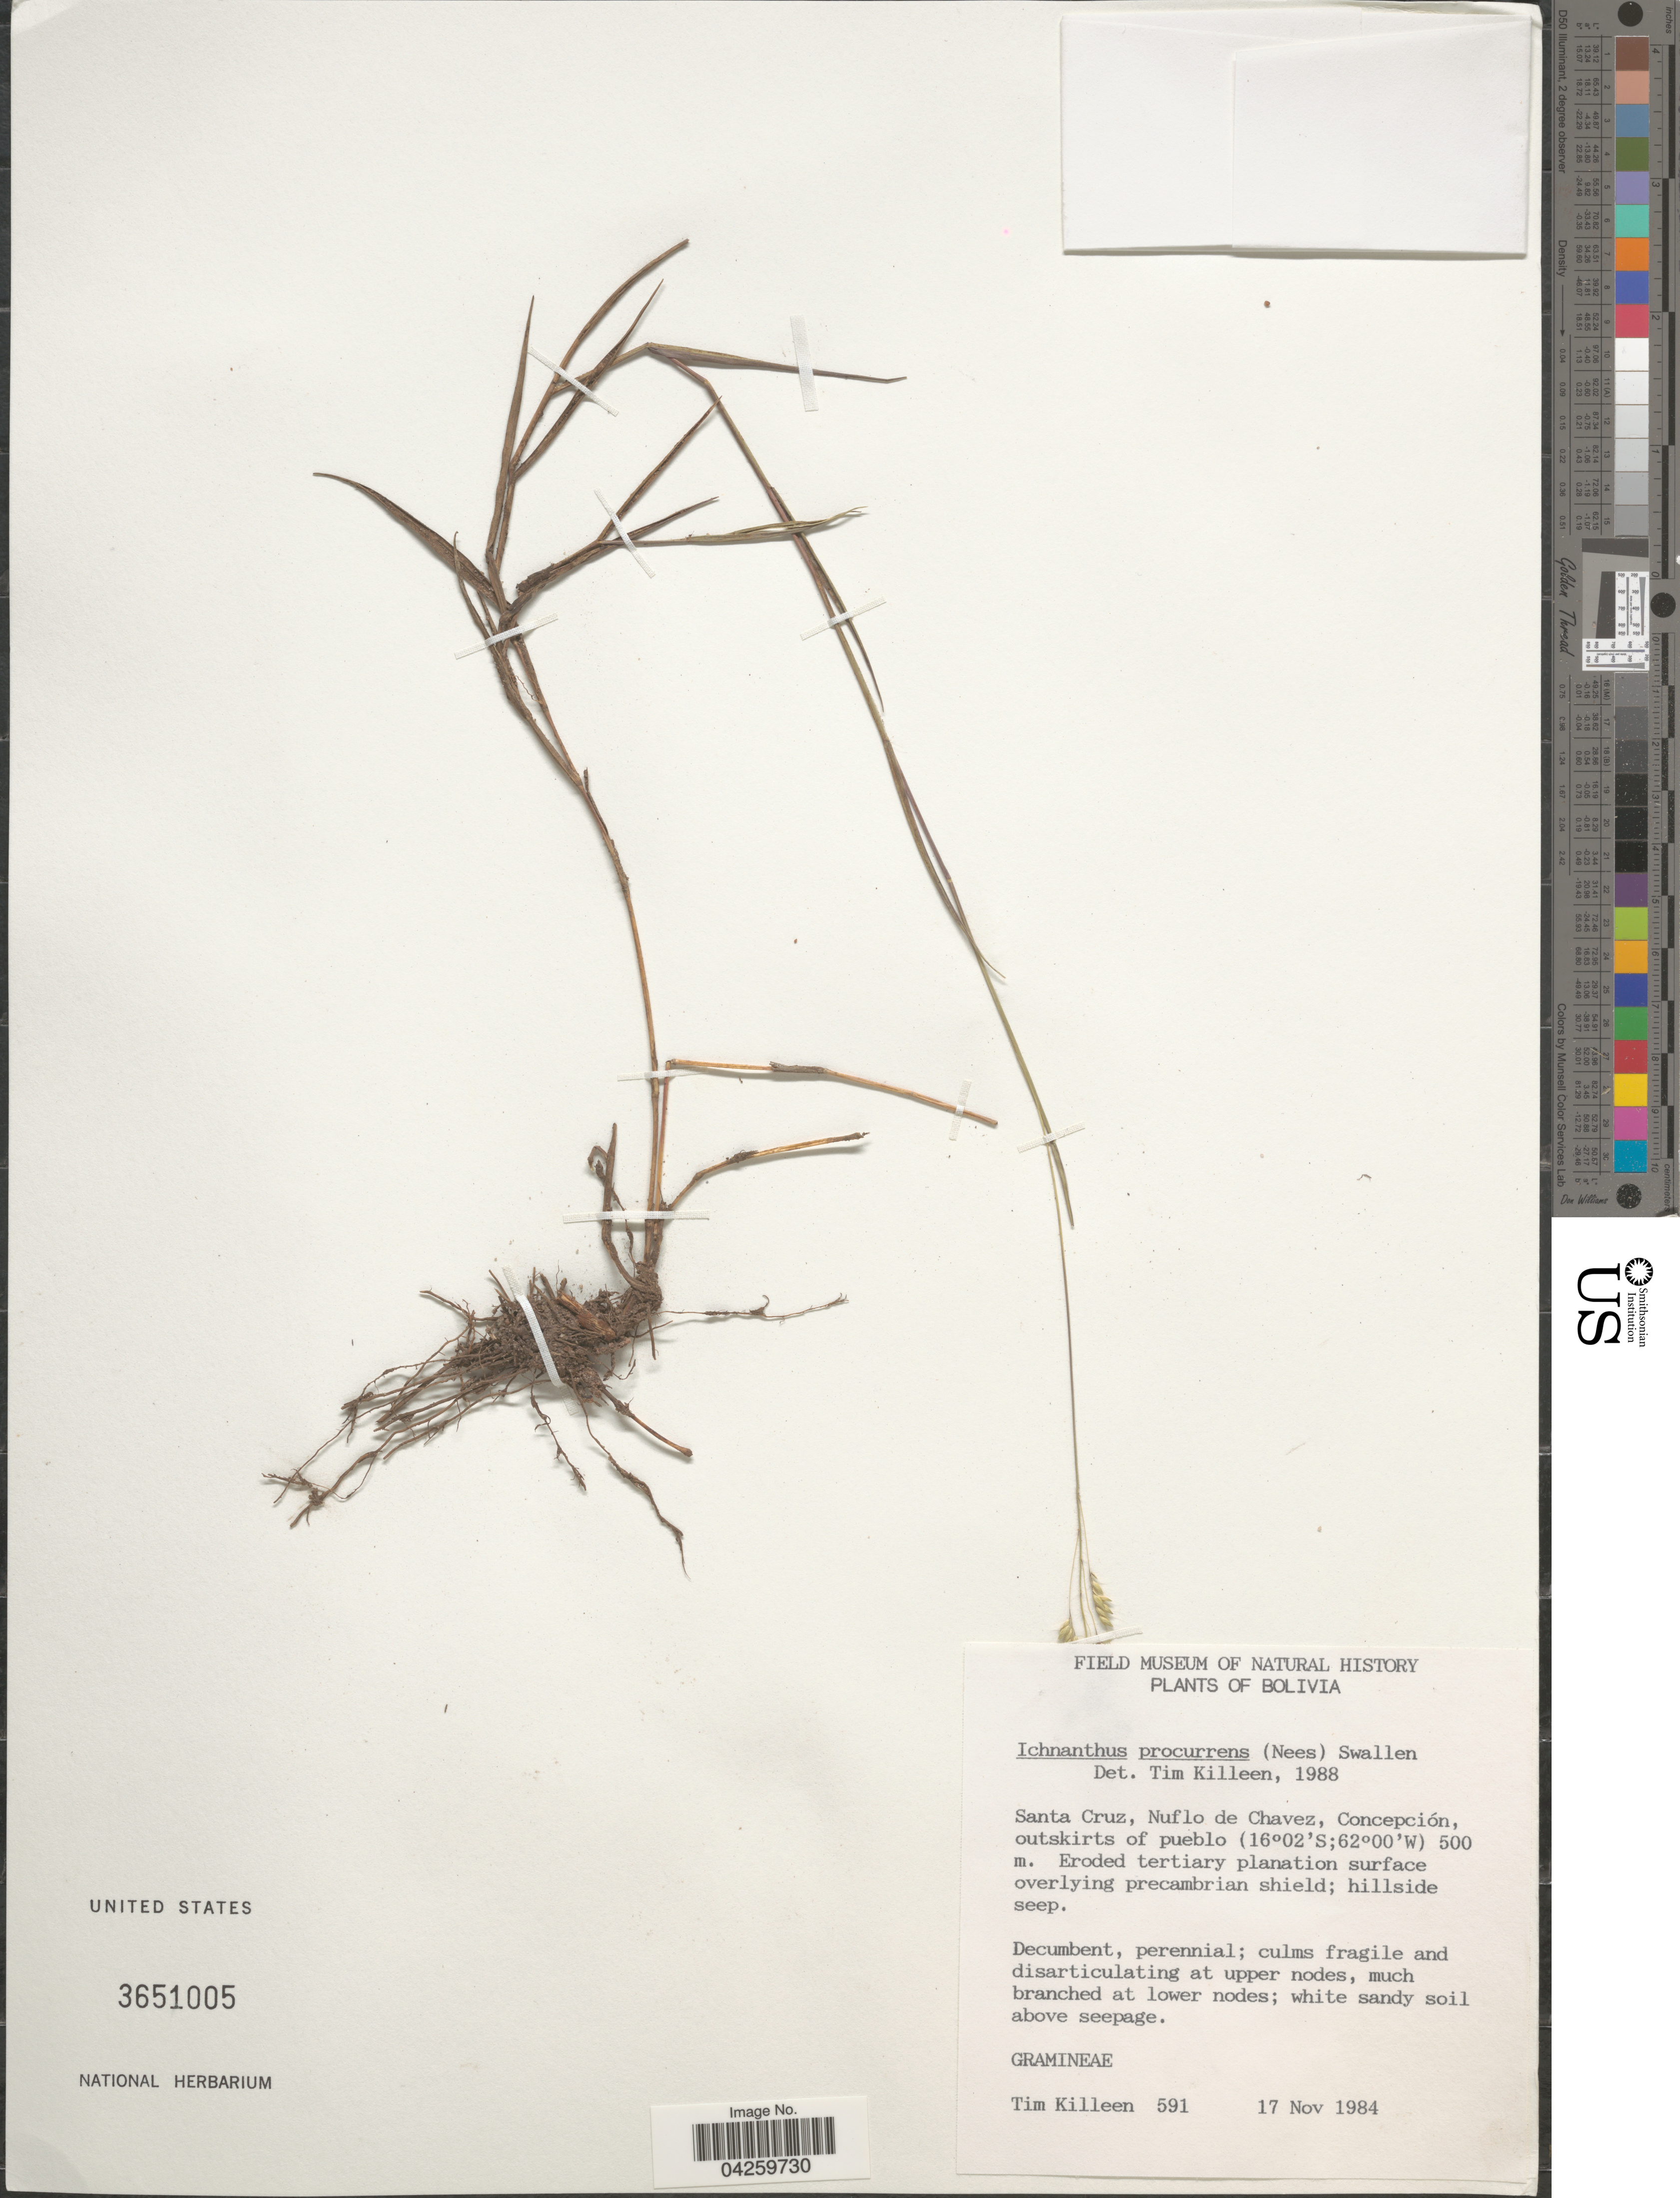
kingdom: Plantae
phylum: Tracheophyta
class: Liliopsida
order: Poales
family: Poaceae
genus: Ichnanthus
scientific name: Ichnanthus procurrens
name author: (Nees ex Trin.) Swallen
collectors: T. J. Killeen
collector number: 591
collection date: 1984-11-17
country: Bolivia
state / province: Santa Cruz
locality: Nuflo de Chavez, Concepción, outskirts of pueblo.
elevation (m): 500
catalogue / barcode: US 3651005